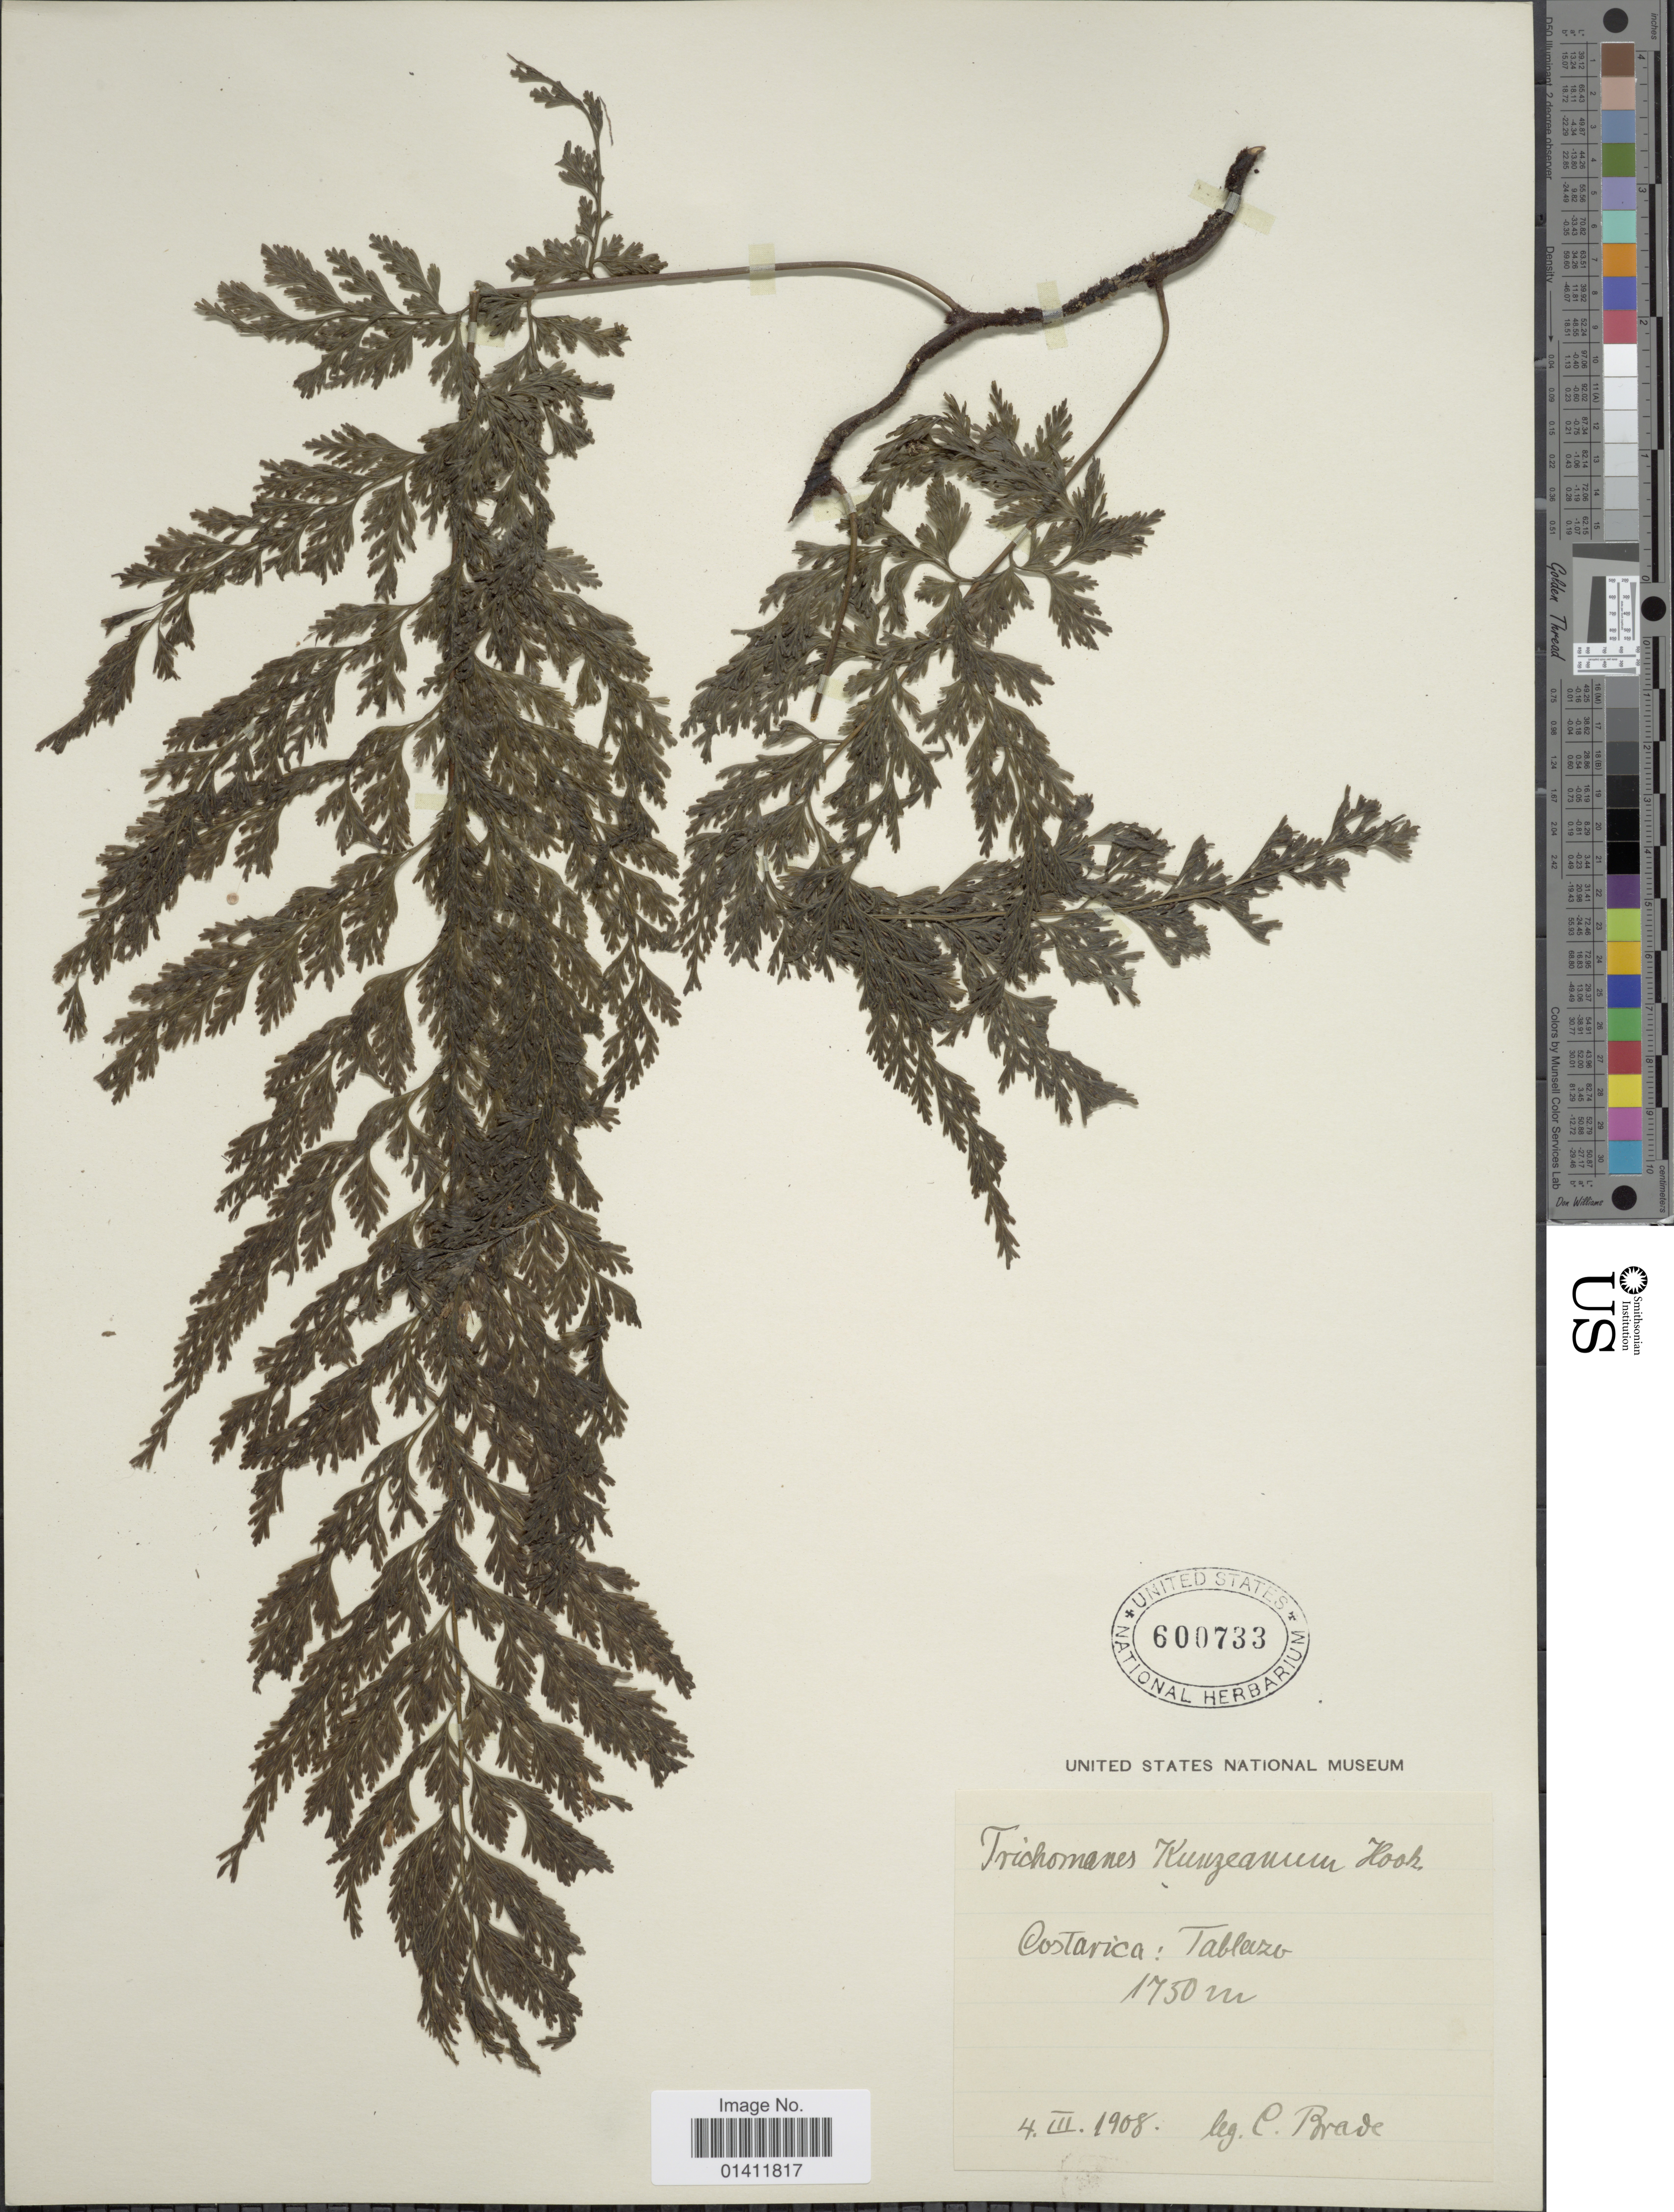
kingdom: Plantae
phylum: Tracheophyta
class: Polypodiopsida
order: Hymenophyllales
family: Hymenophyllaceae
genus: Vandenboschia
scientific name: Vandenboschia radicans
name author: (Sw.) Copel.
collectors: C. Brade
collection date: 1908-03-04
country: Costa Rica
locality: Tablazo.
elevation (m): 1750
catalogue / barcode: US 600733